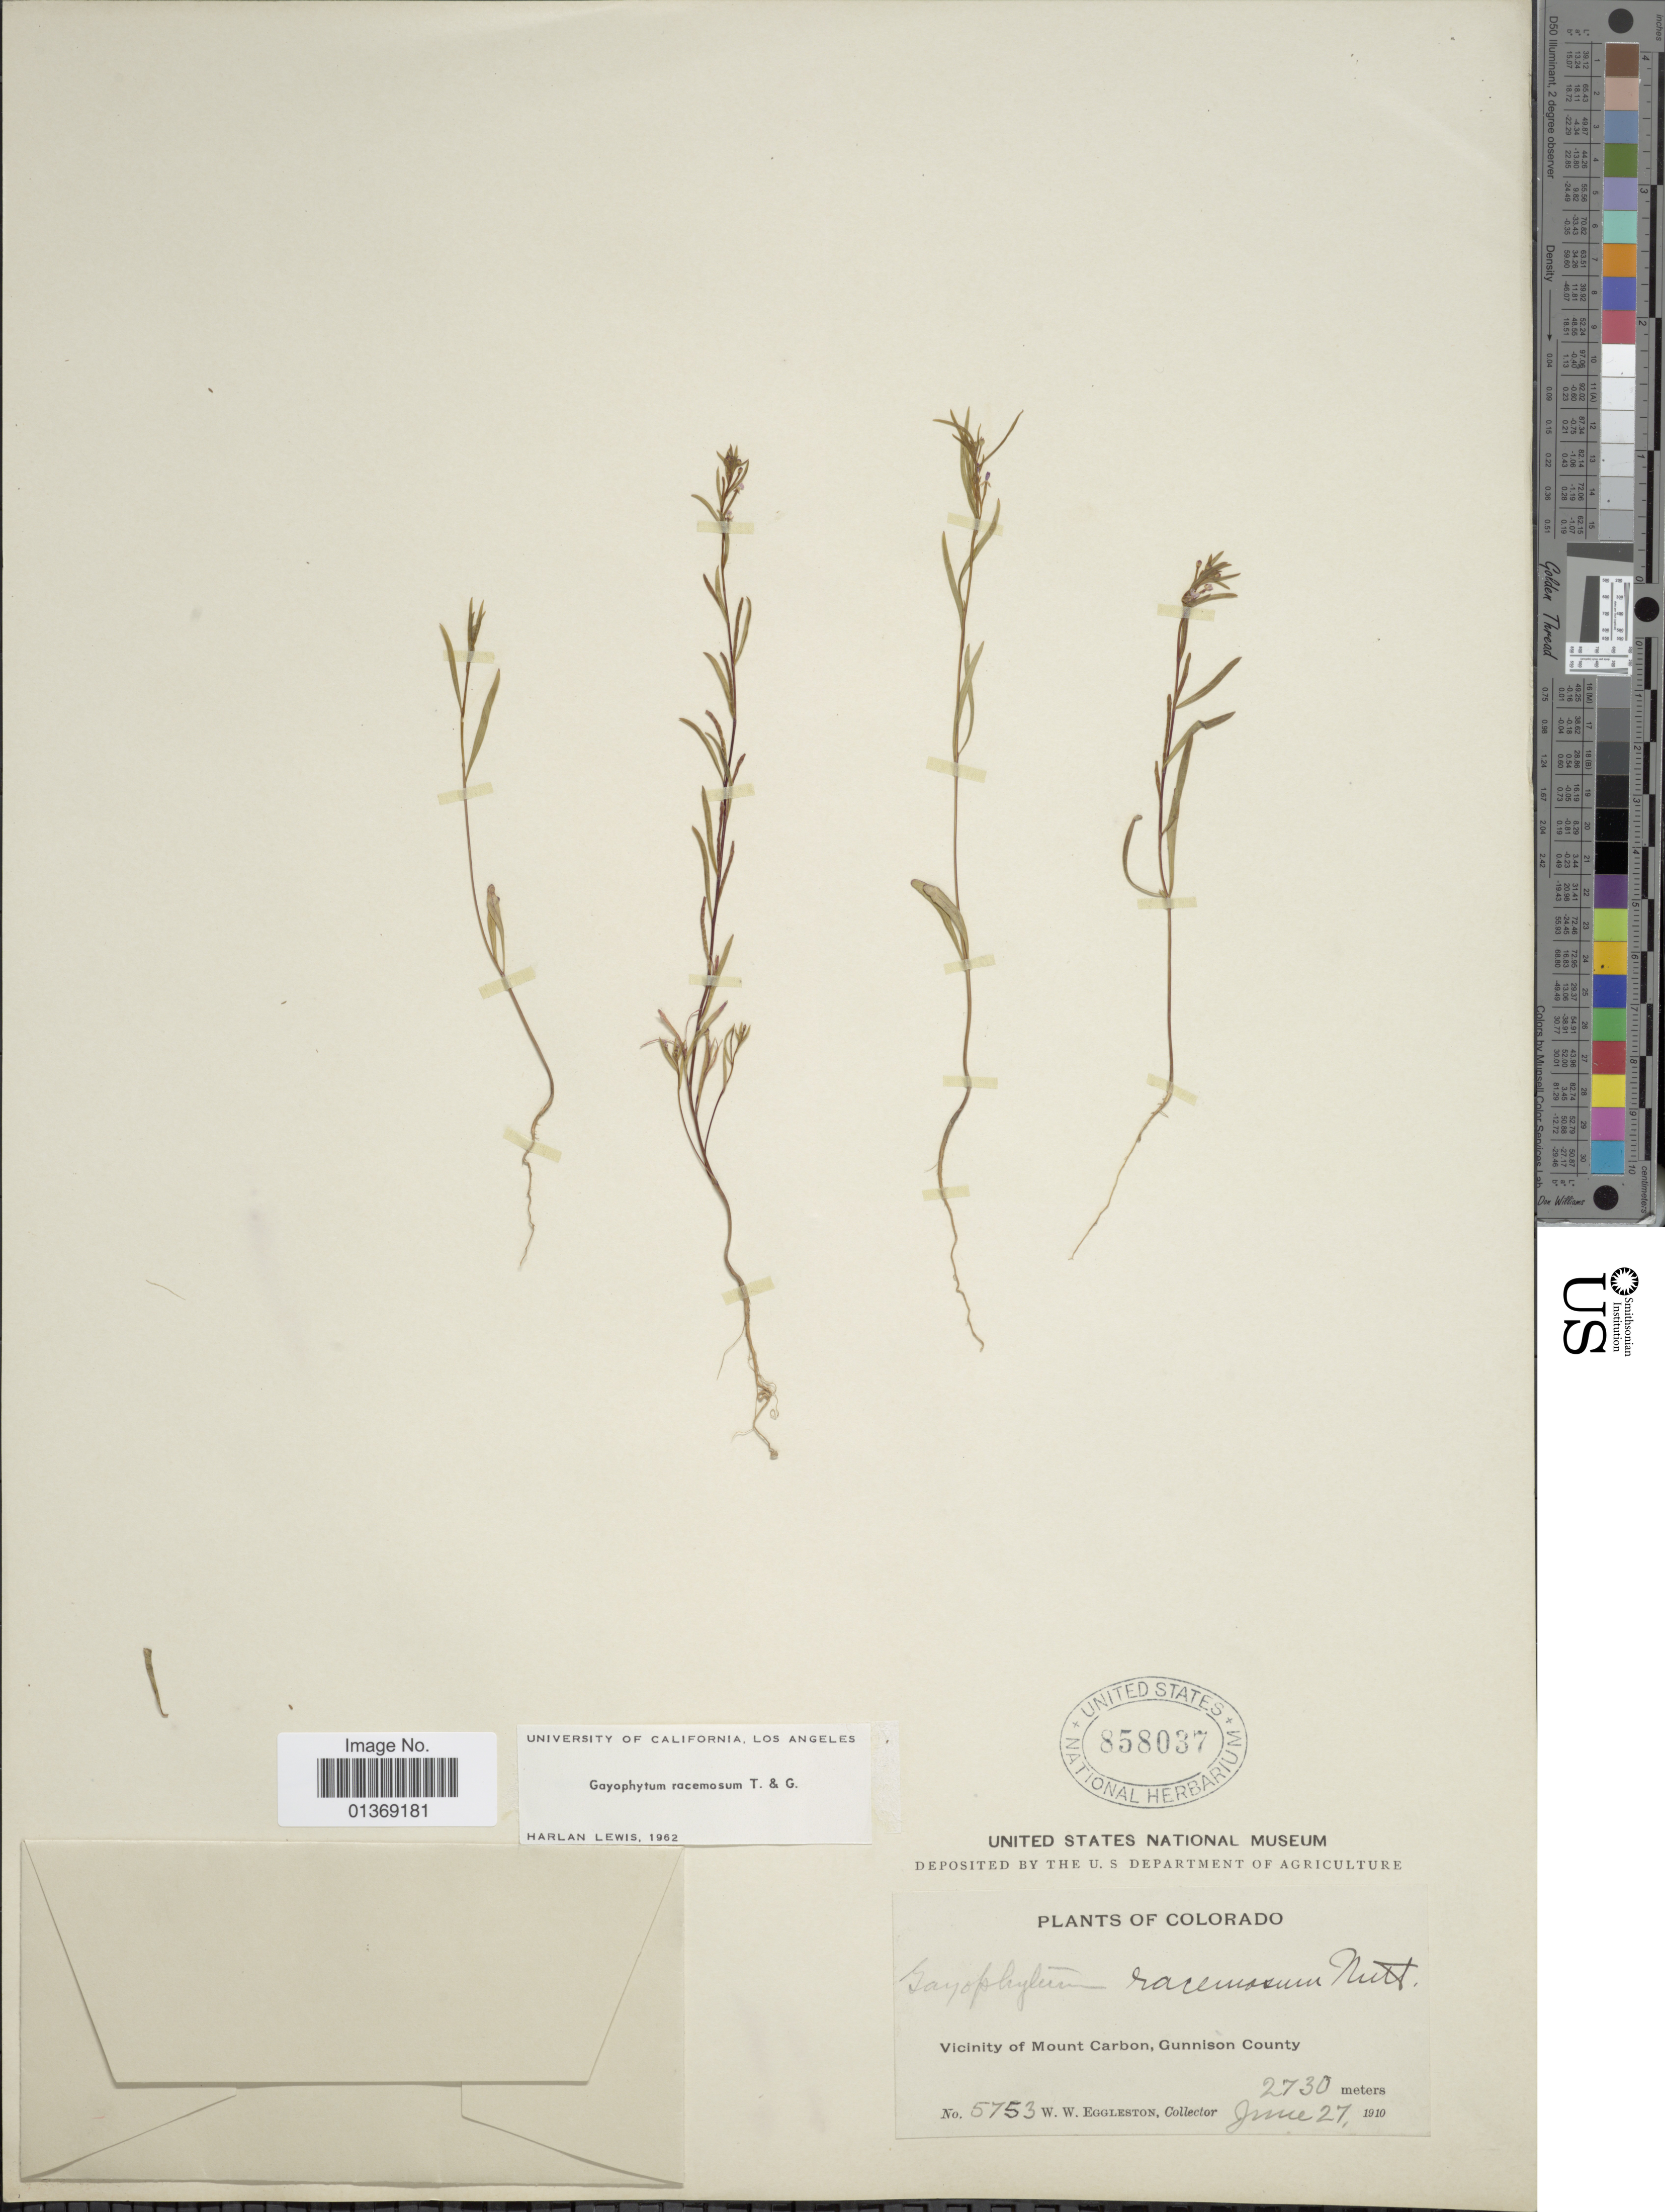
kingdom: Plantae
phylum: Tracheophyta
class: Magnoliopsida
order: Myrtales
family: Onagraceae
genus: Gayophytum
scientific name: Gayophytum racemosum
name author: Torr. & A. Gray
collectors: W. W. Eggleston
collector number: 5753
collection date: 1910-06-27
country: United States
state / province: Colorado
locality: Vicinity of Mount Carbon, Gunnison County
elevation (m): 2730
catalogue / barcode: US 858037